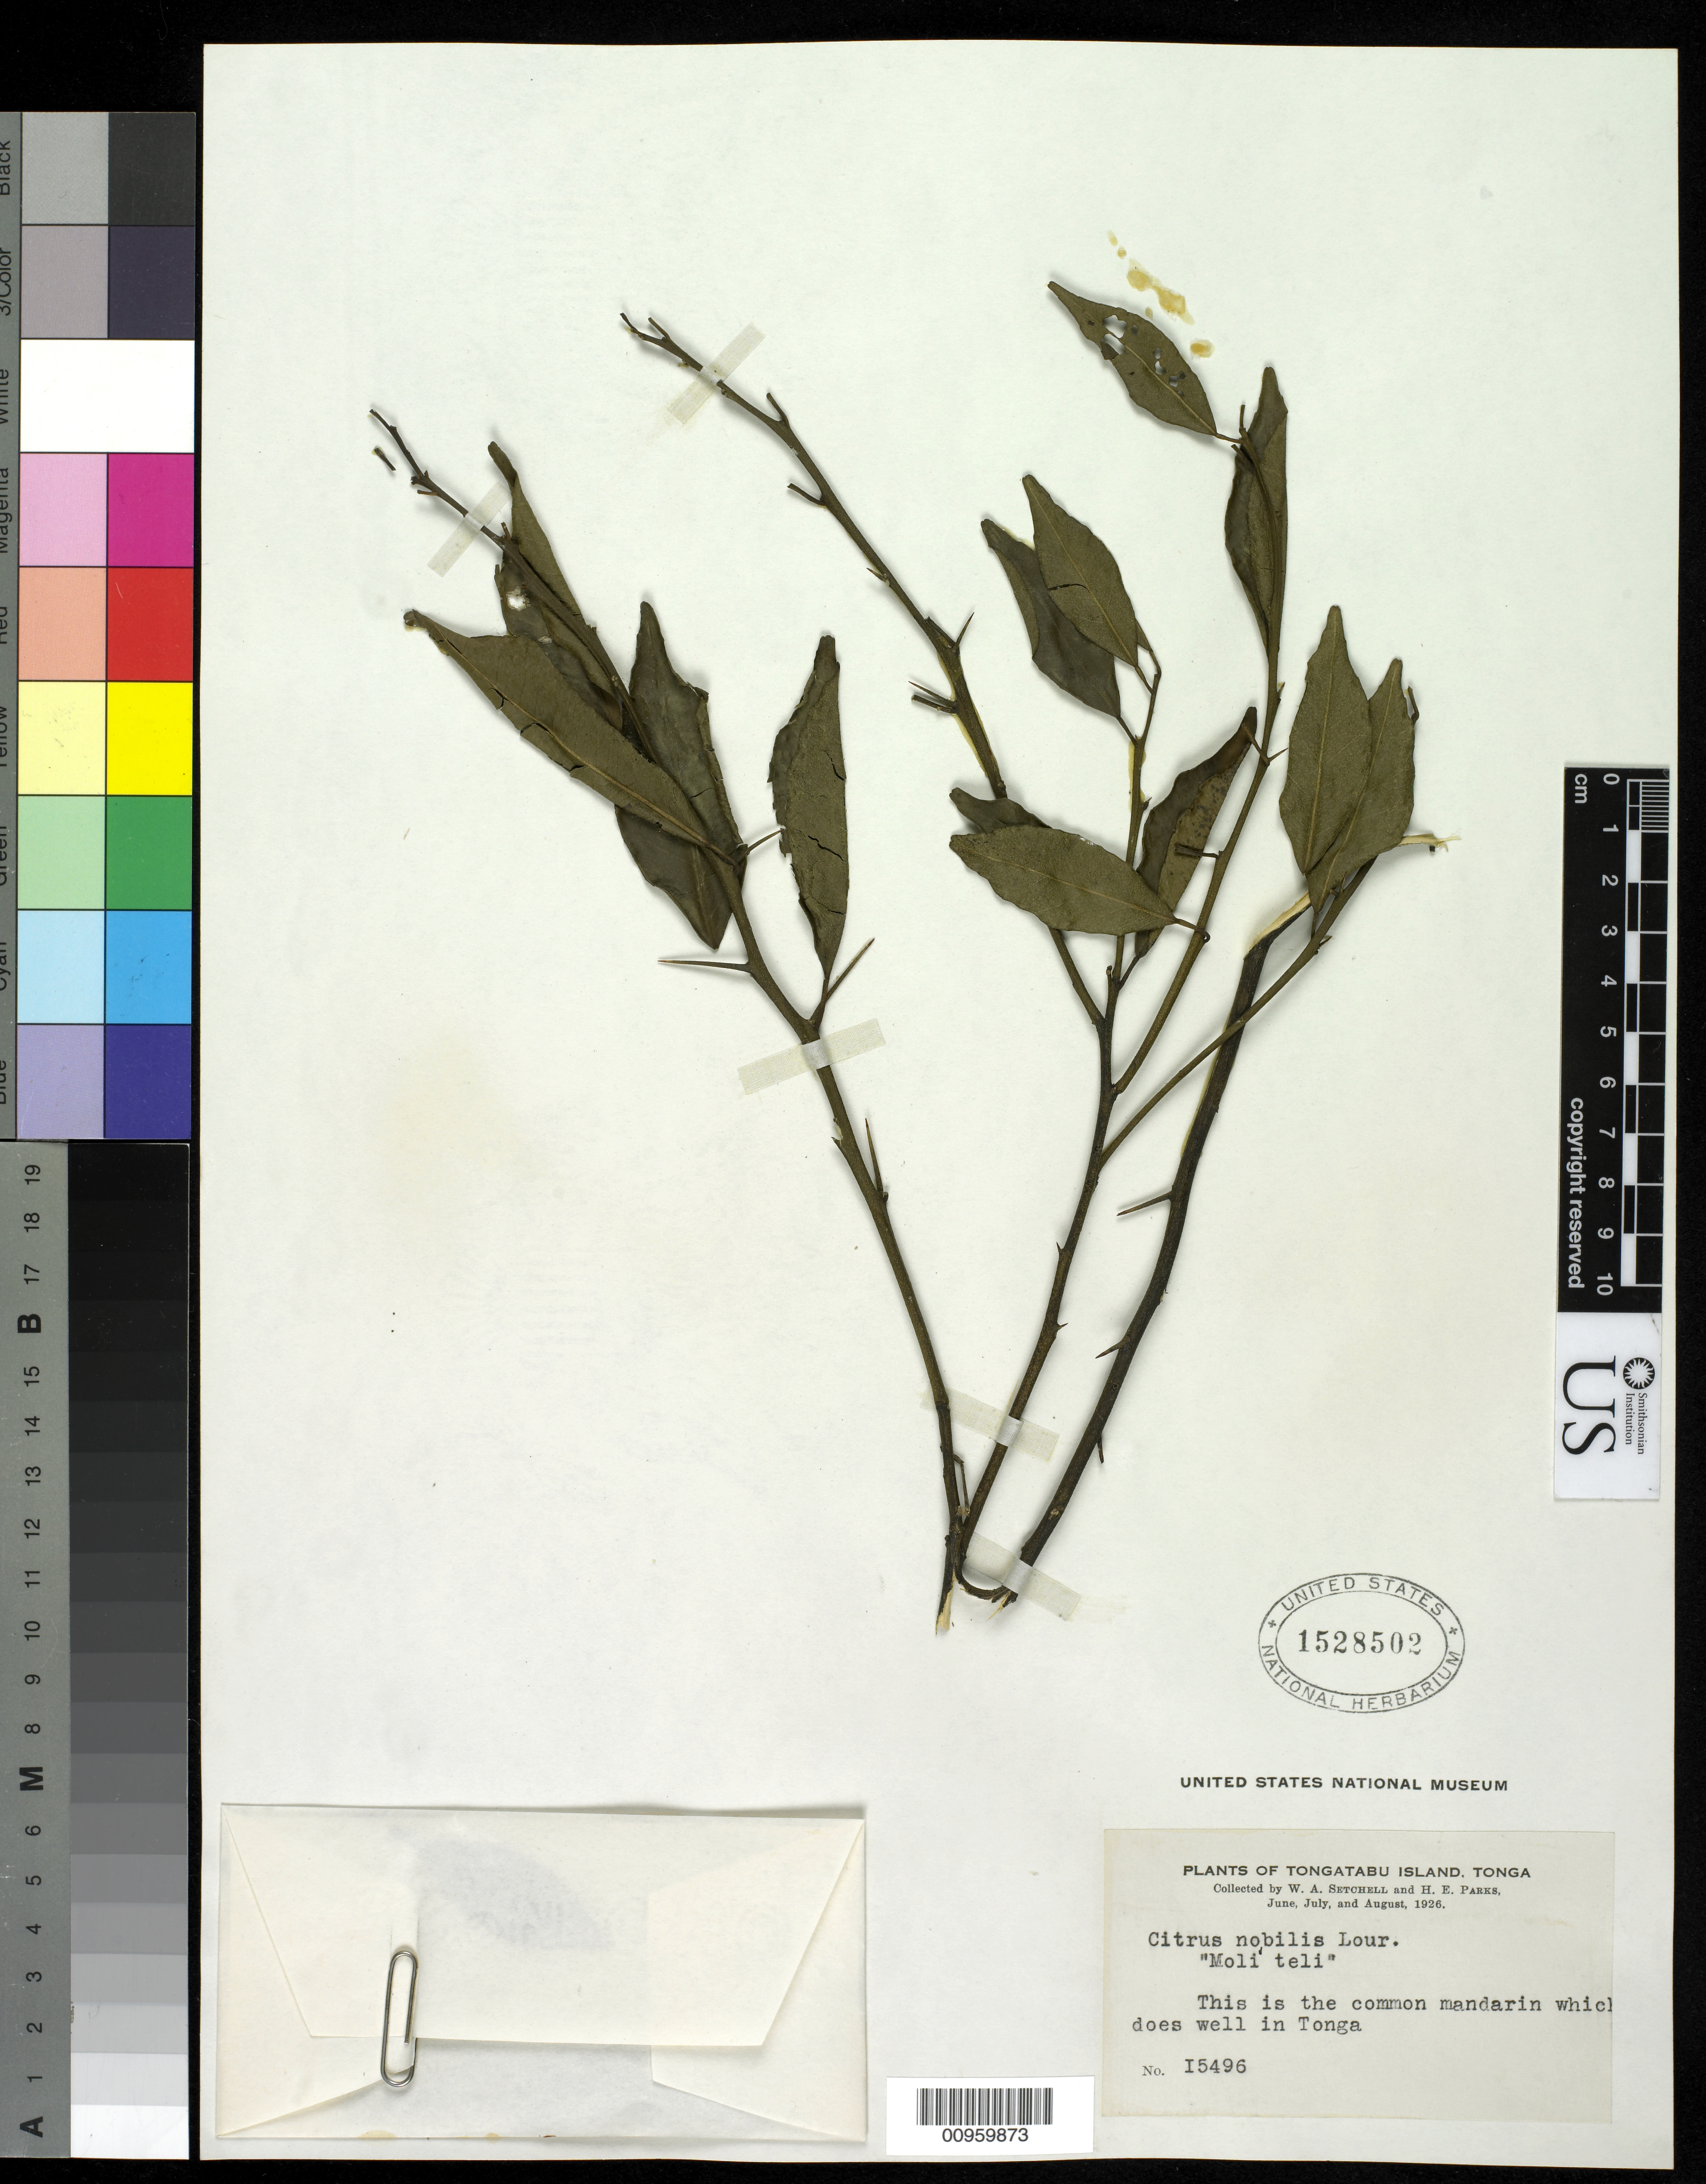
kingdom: Plantae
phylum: Tracheophyta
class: Magnoliopsida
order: Sapindales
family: Rutaceae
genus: Citrus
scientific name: Citrus x nobilis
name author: Lour.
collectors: H. E. Parks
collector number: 15496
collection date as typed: Jun 1920 to Aug 1926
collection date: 1920-06/1926-08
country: Tonga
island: Tongatapu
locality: Tonga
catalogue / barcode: US 1528502